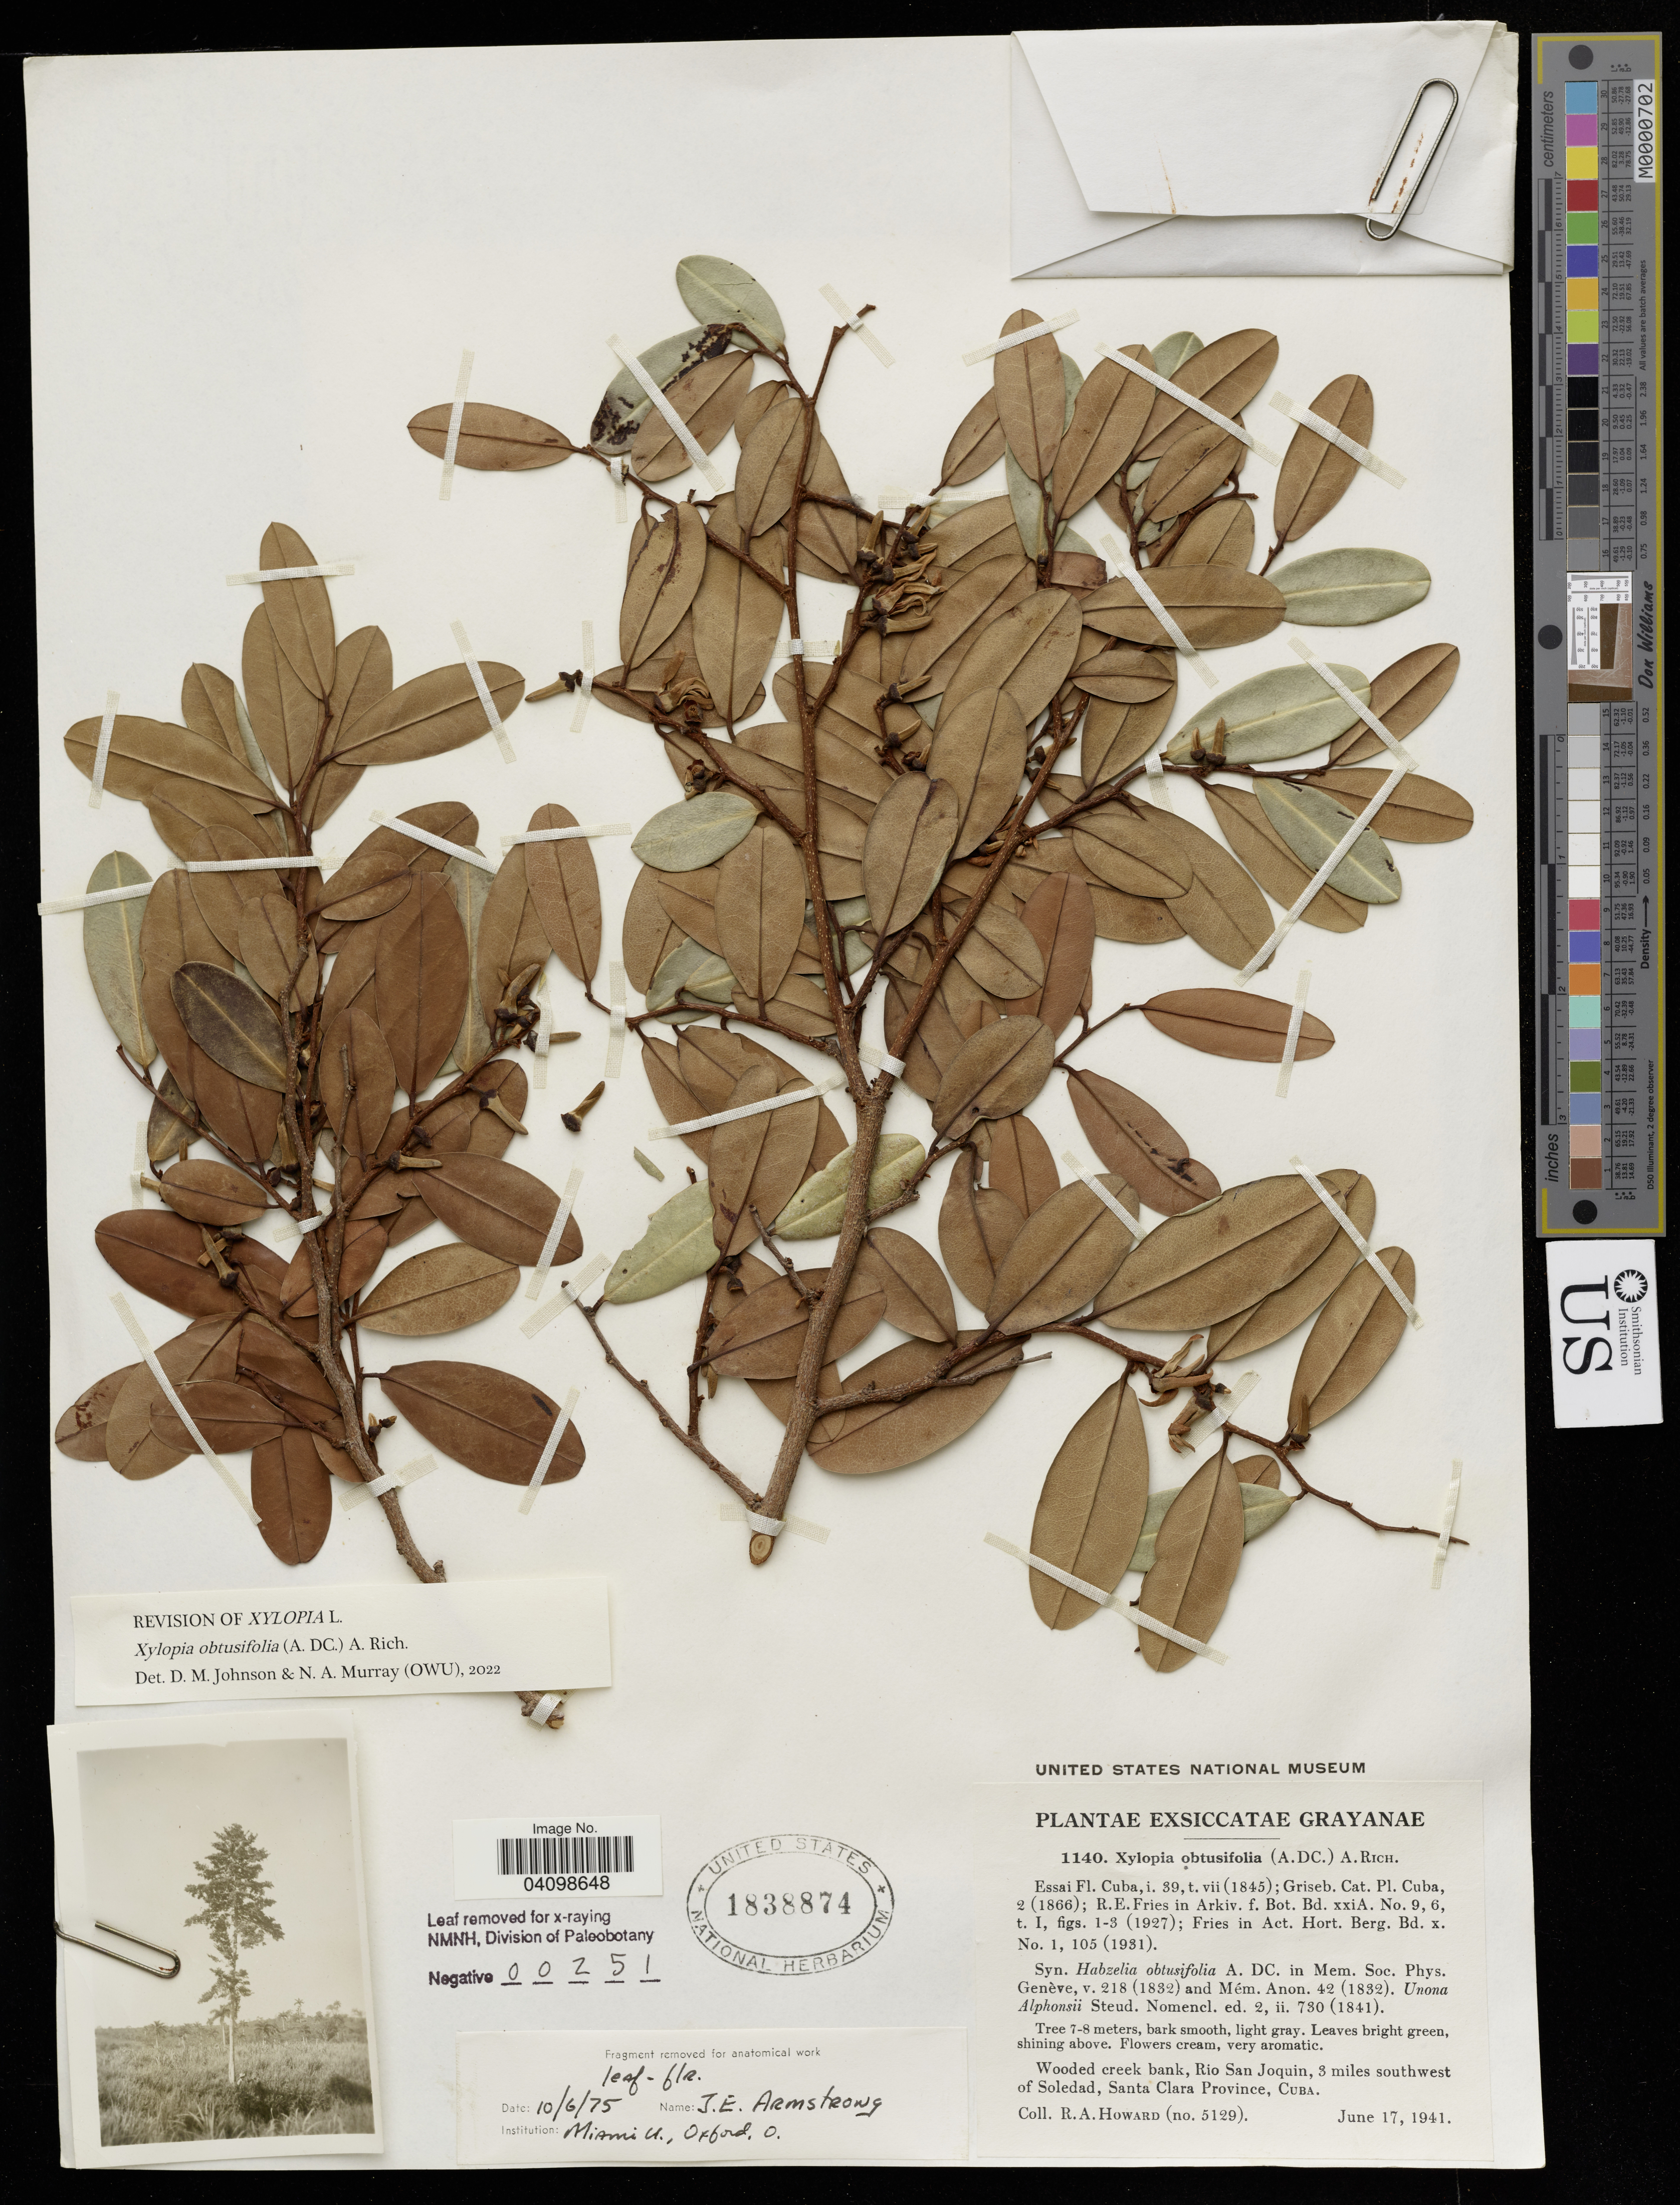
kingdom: Plantae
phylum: Tracheophyta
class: Magnoliopsida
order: Magnoliales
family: Annonaceae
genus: Xylopia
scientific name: Xylopia obtusifolia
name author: (A. DC.) A. Rich.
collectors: R. A. Howard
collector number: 5129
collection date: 1941-06-17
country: Cuba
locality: Wooded creek bank, Rio San Joquin, 8 miles southwest of Soledad, Santa Clara Province.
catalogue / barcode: US 1838874